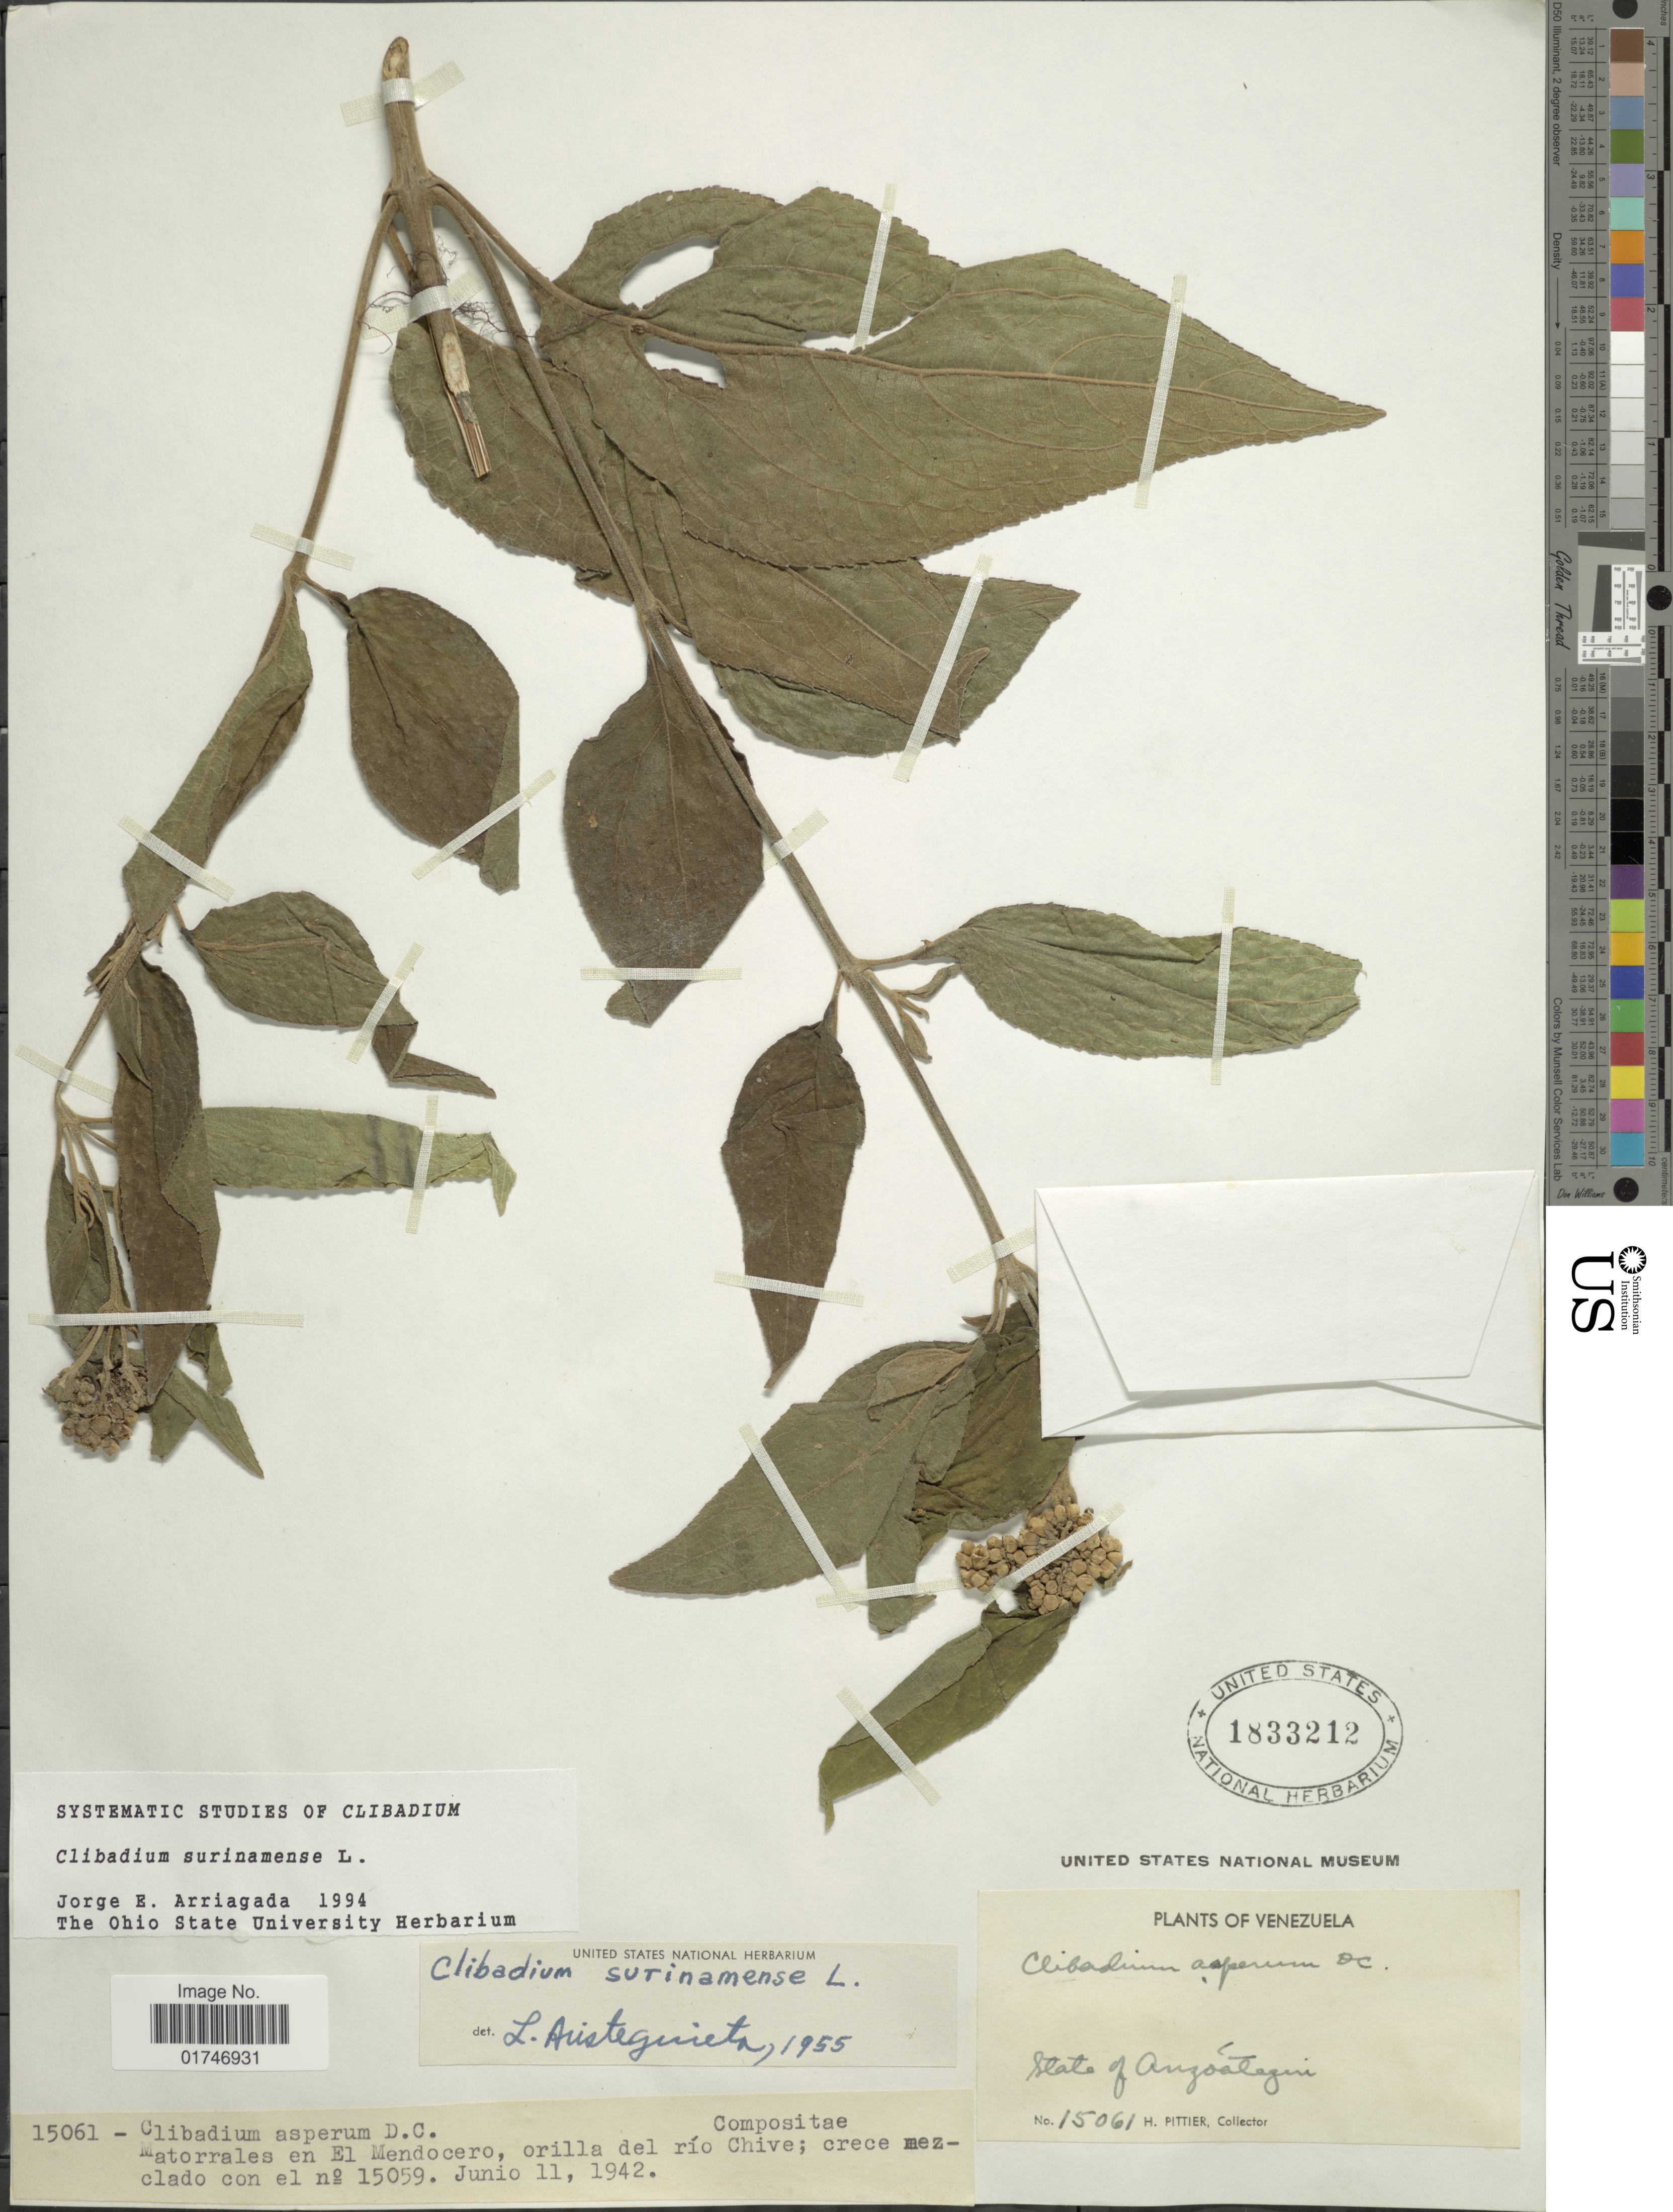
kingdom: Plantae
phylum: Tracheophyta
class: Magnoliopsida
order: Asterales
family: Asteraceae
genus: Clibadium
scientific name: Clibadium surinamense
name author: L.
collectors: H. F. Pittier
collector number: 15061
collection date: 1942-06-11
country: Venezuela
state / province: Anzoategui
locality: State of Anzoategui. Matorrales en El Mendocero, orilla del río Chive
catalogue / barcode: US 1833212